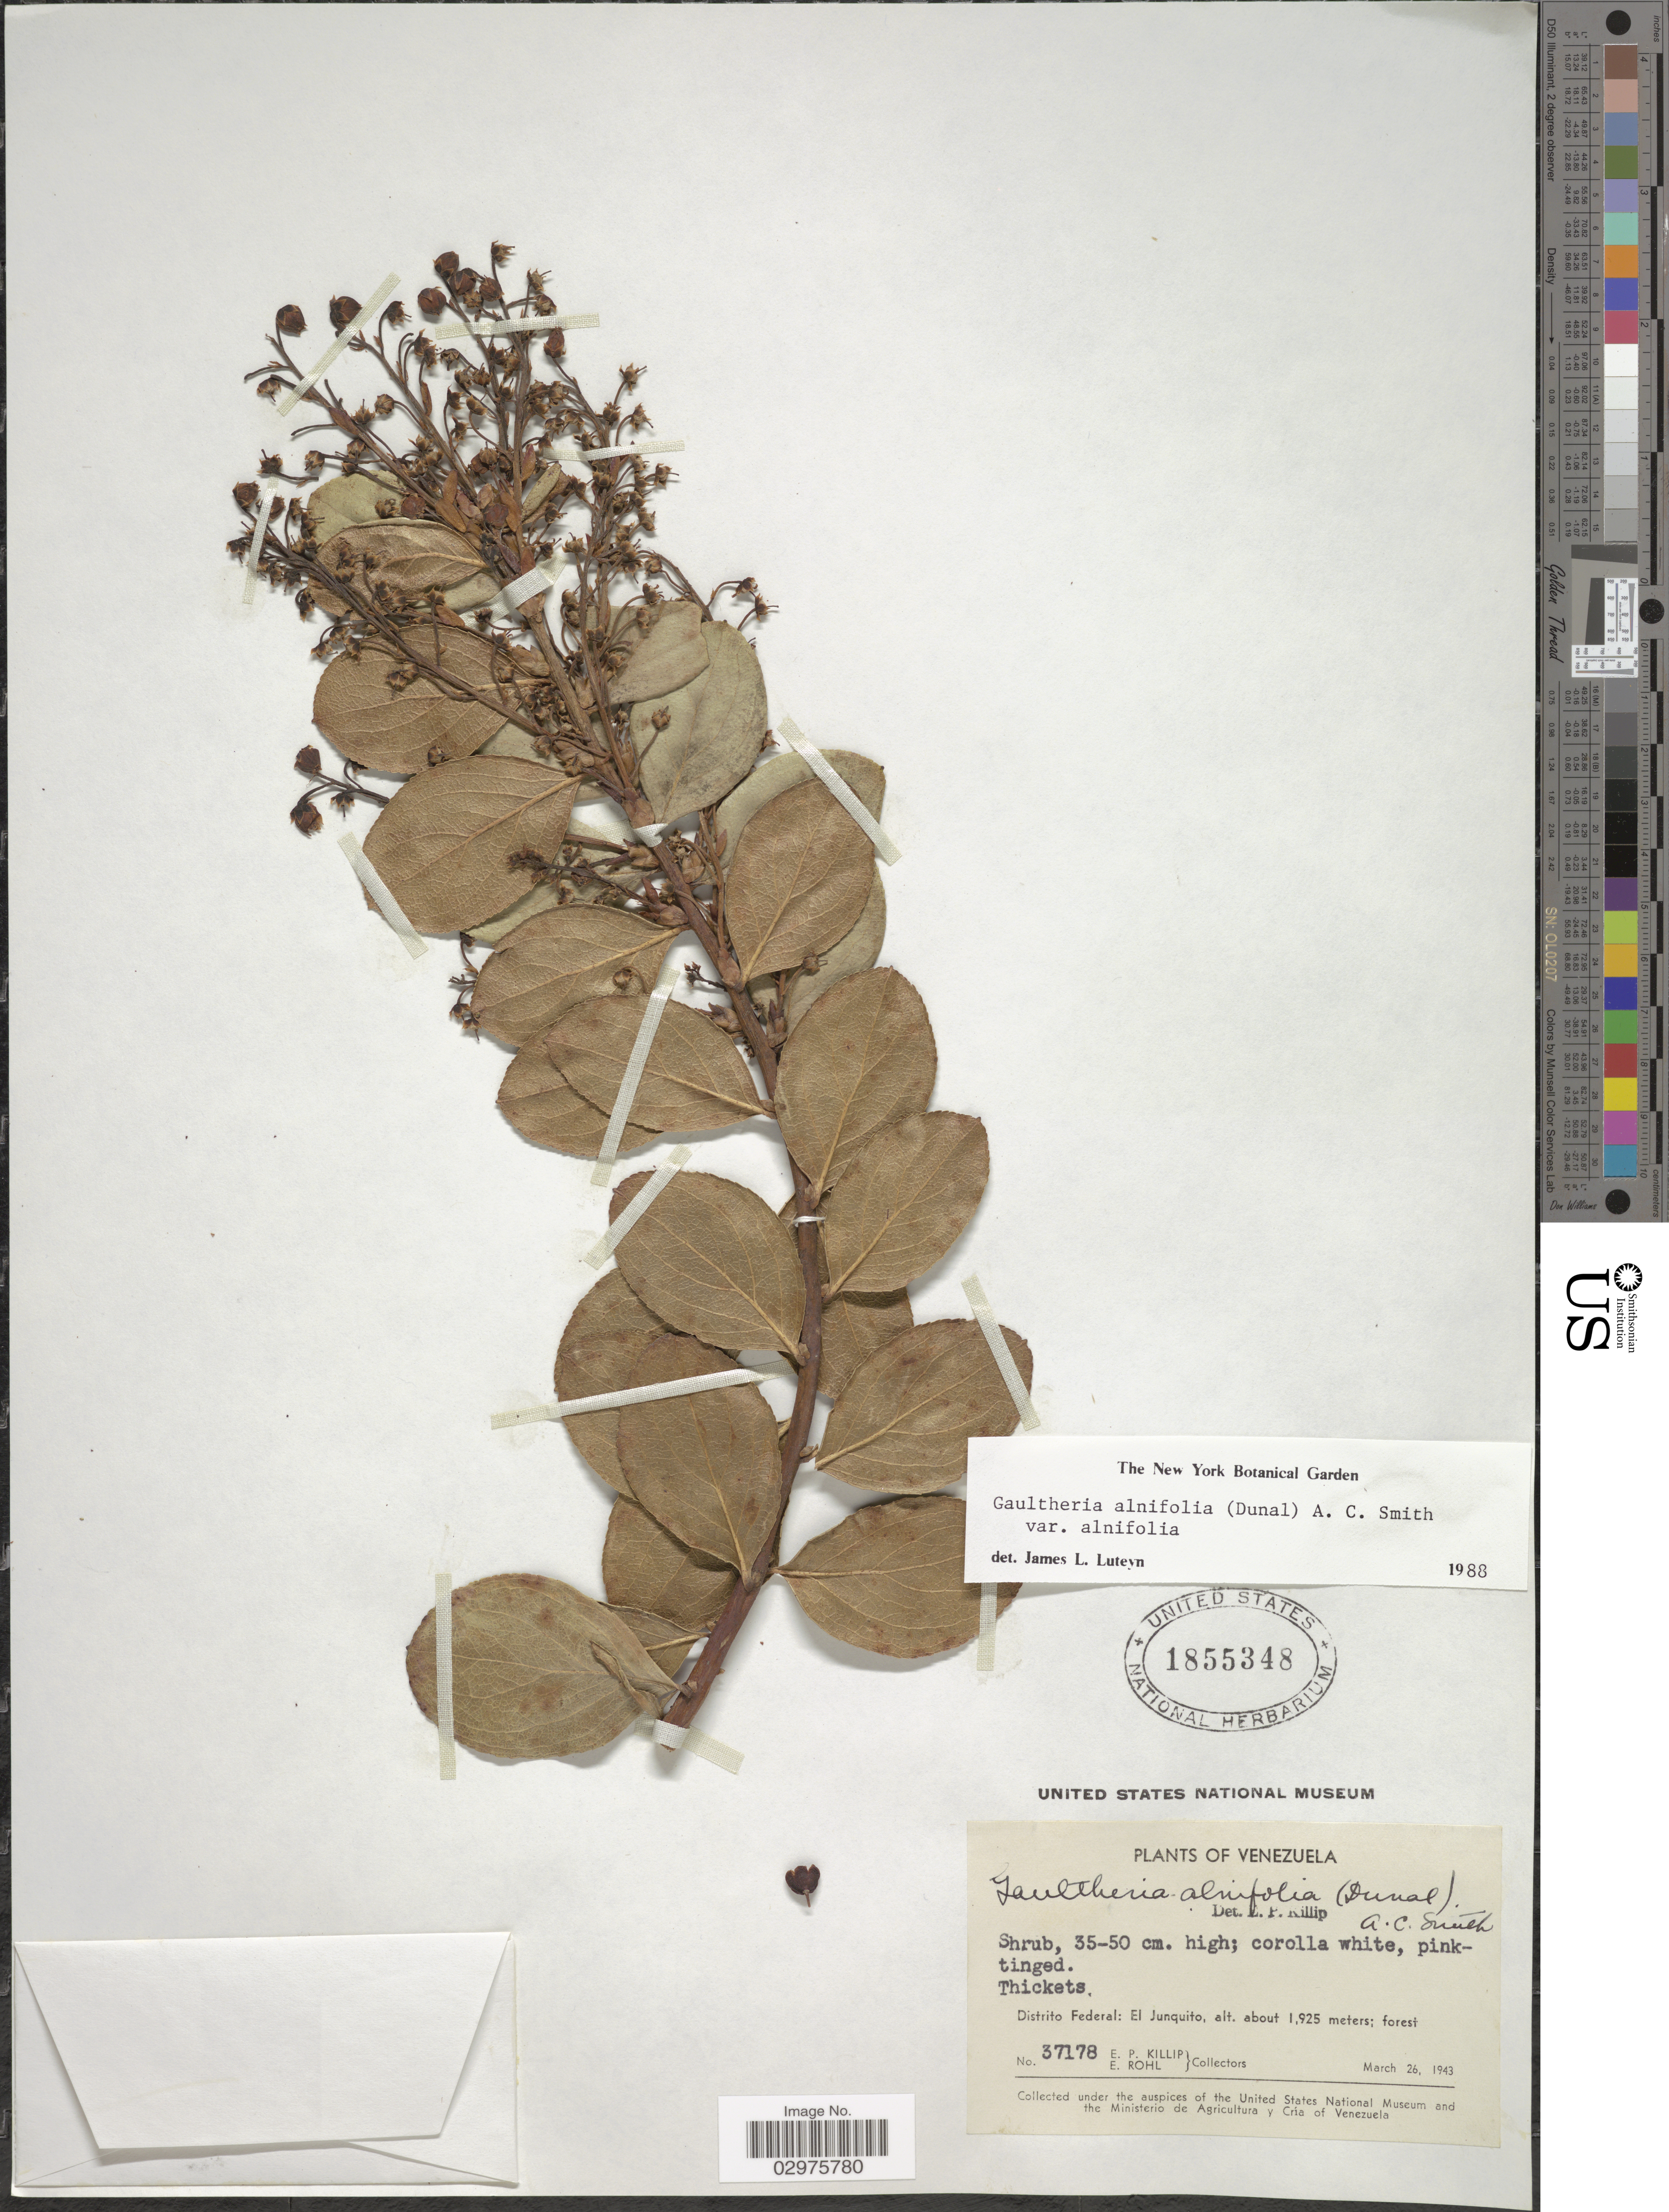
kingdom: Plantae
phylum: Tracheophyta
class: Magnoliopsida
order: Ericales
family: Ericaceae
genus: Gaultheria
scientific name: Gaultheria alnifolia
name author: (Dunal) A.C. Sm.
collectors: E. P. Killip & E. Röhl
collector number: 37178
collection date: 1943-03-26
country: Venezuela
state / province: Distrito Federal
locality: Distrito Federal: El Junquito.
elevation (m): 1925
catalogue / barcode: US 1855348